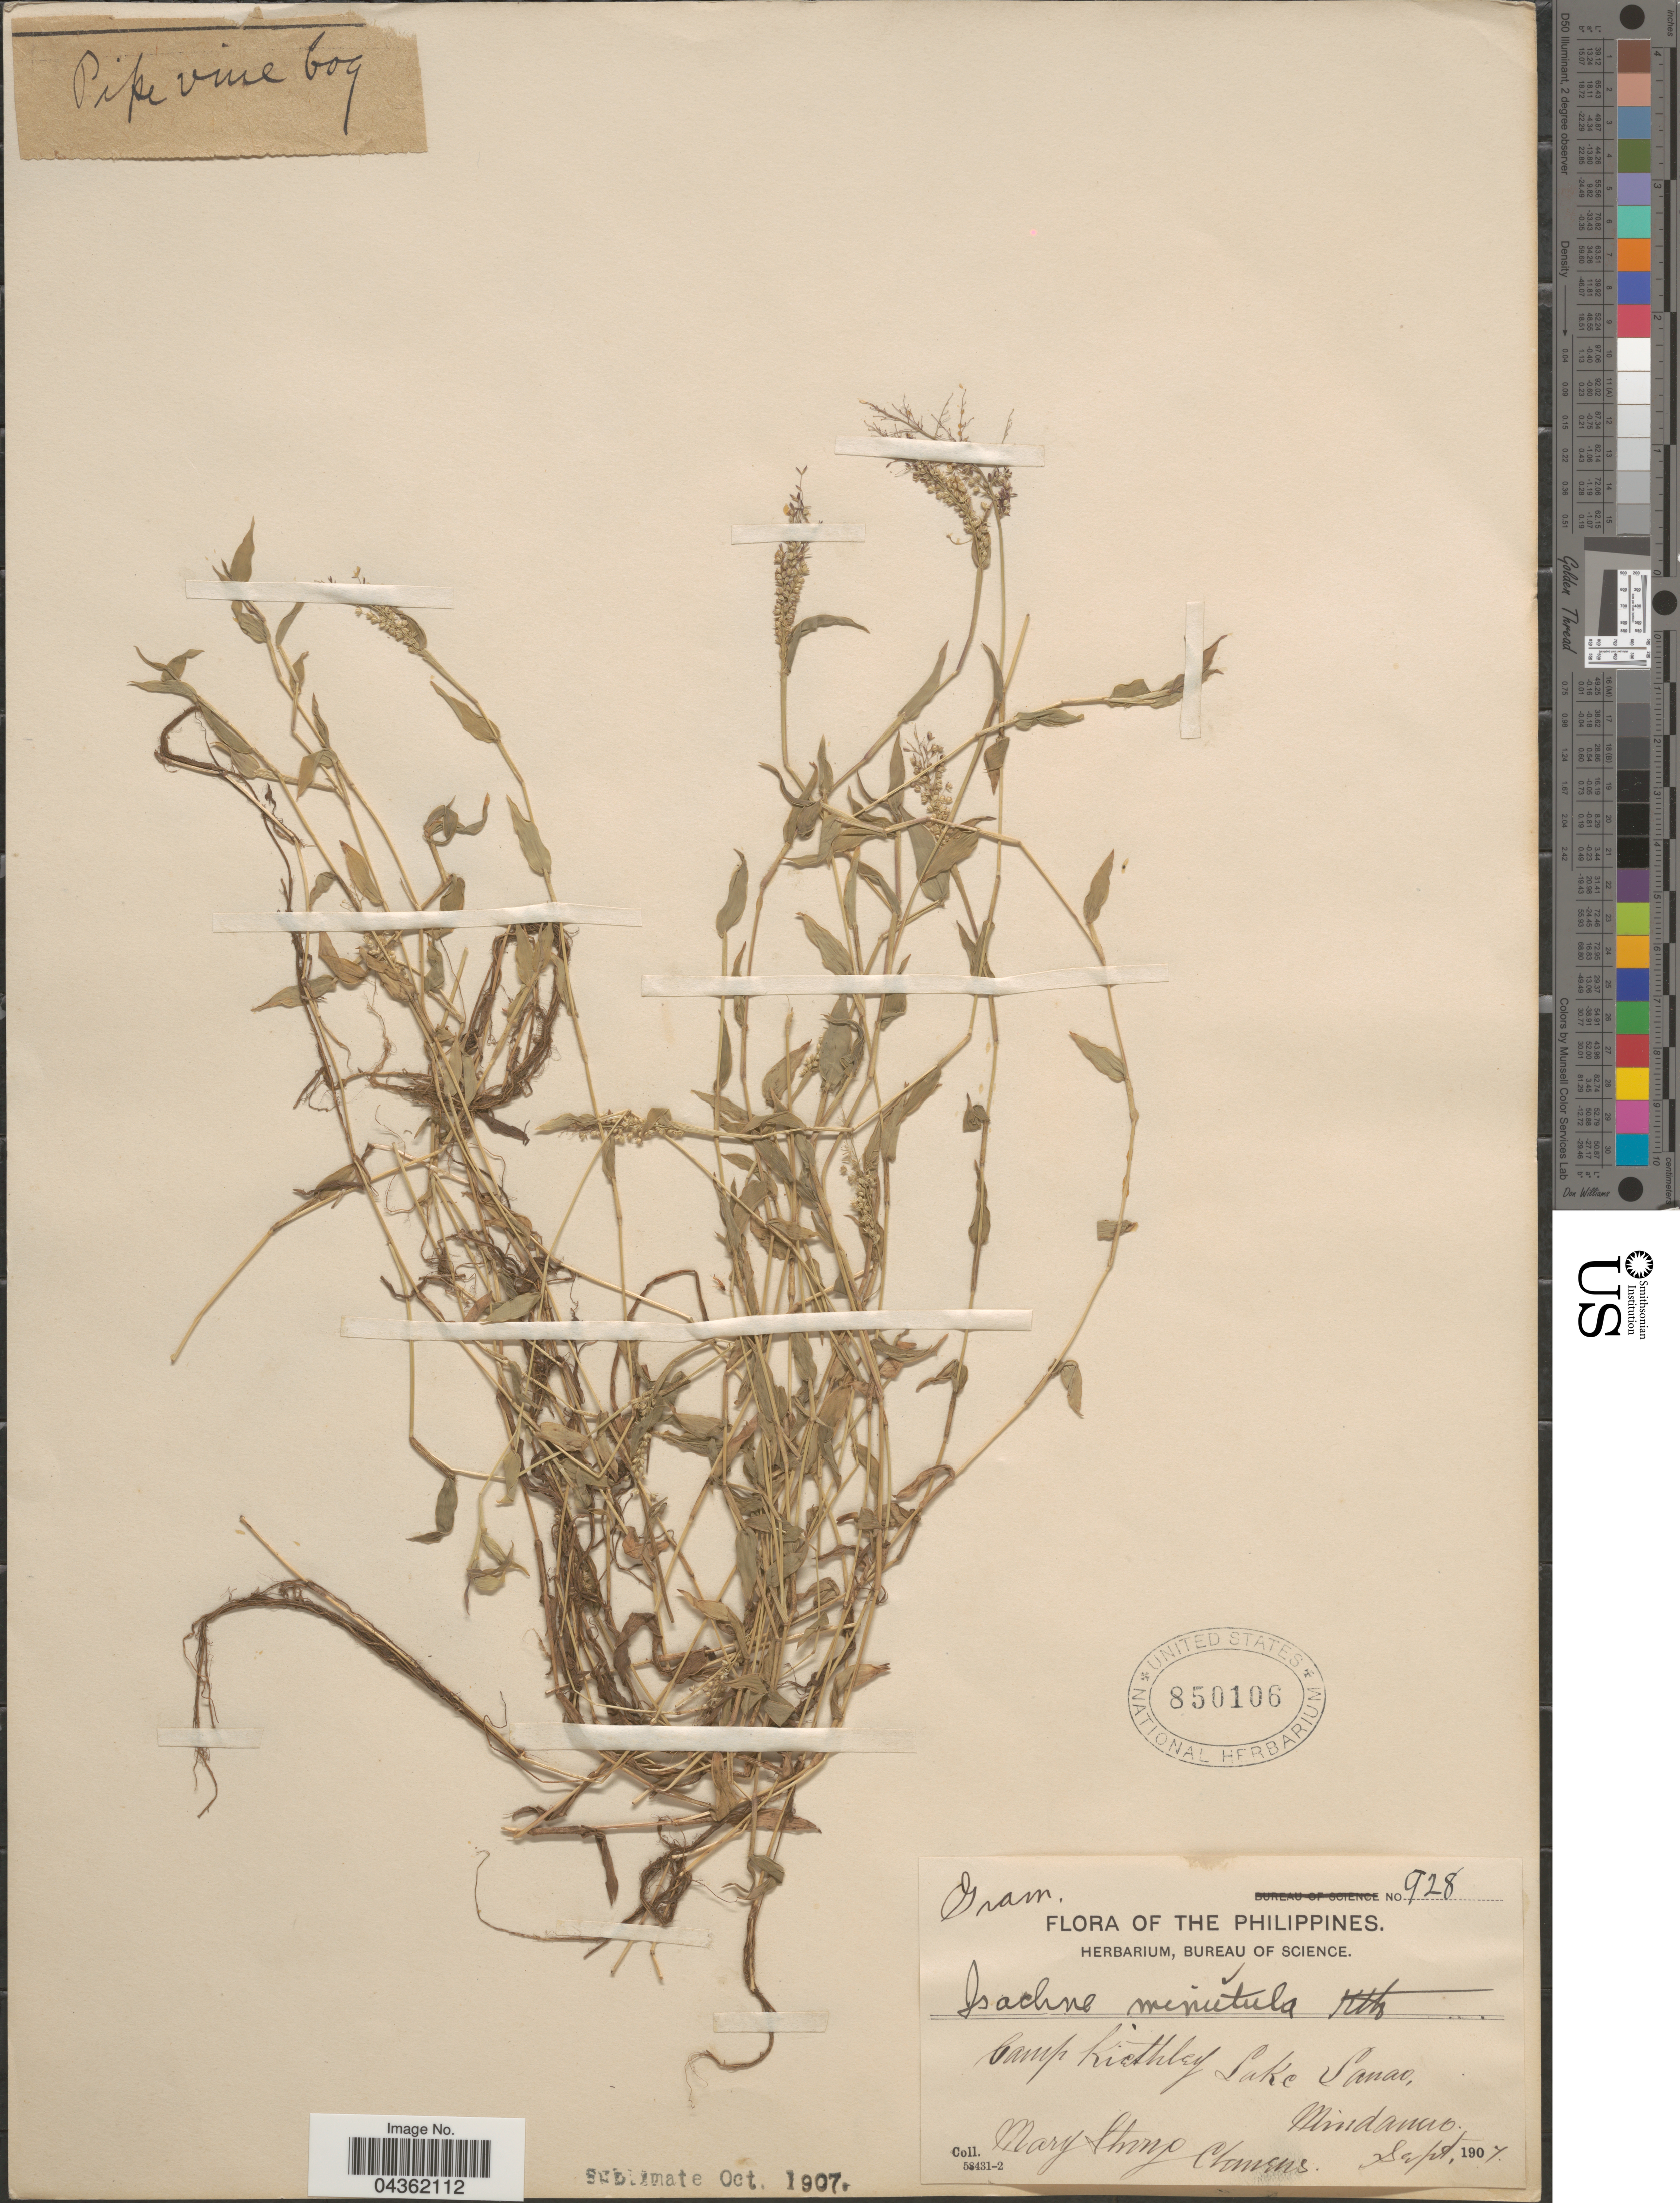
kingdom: Plantae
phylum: Tracheophyta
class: Liliopsida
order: Poales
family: Poaceae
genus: Isachne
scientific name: Isachne pulchella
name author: Roth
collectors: M. S. Clemens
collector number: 928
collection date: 1907-09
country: Philippines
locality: Camp Keithley. Lake Lanao. Mindanao.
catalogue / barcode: US 850106